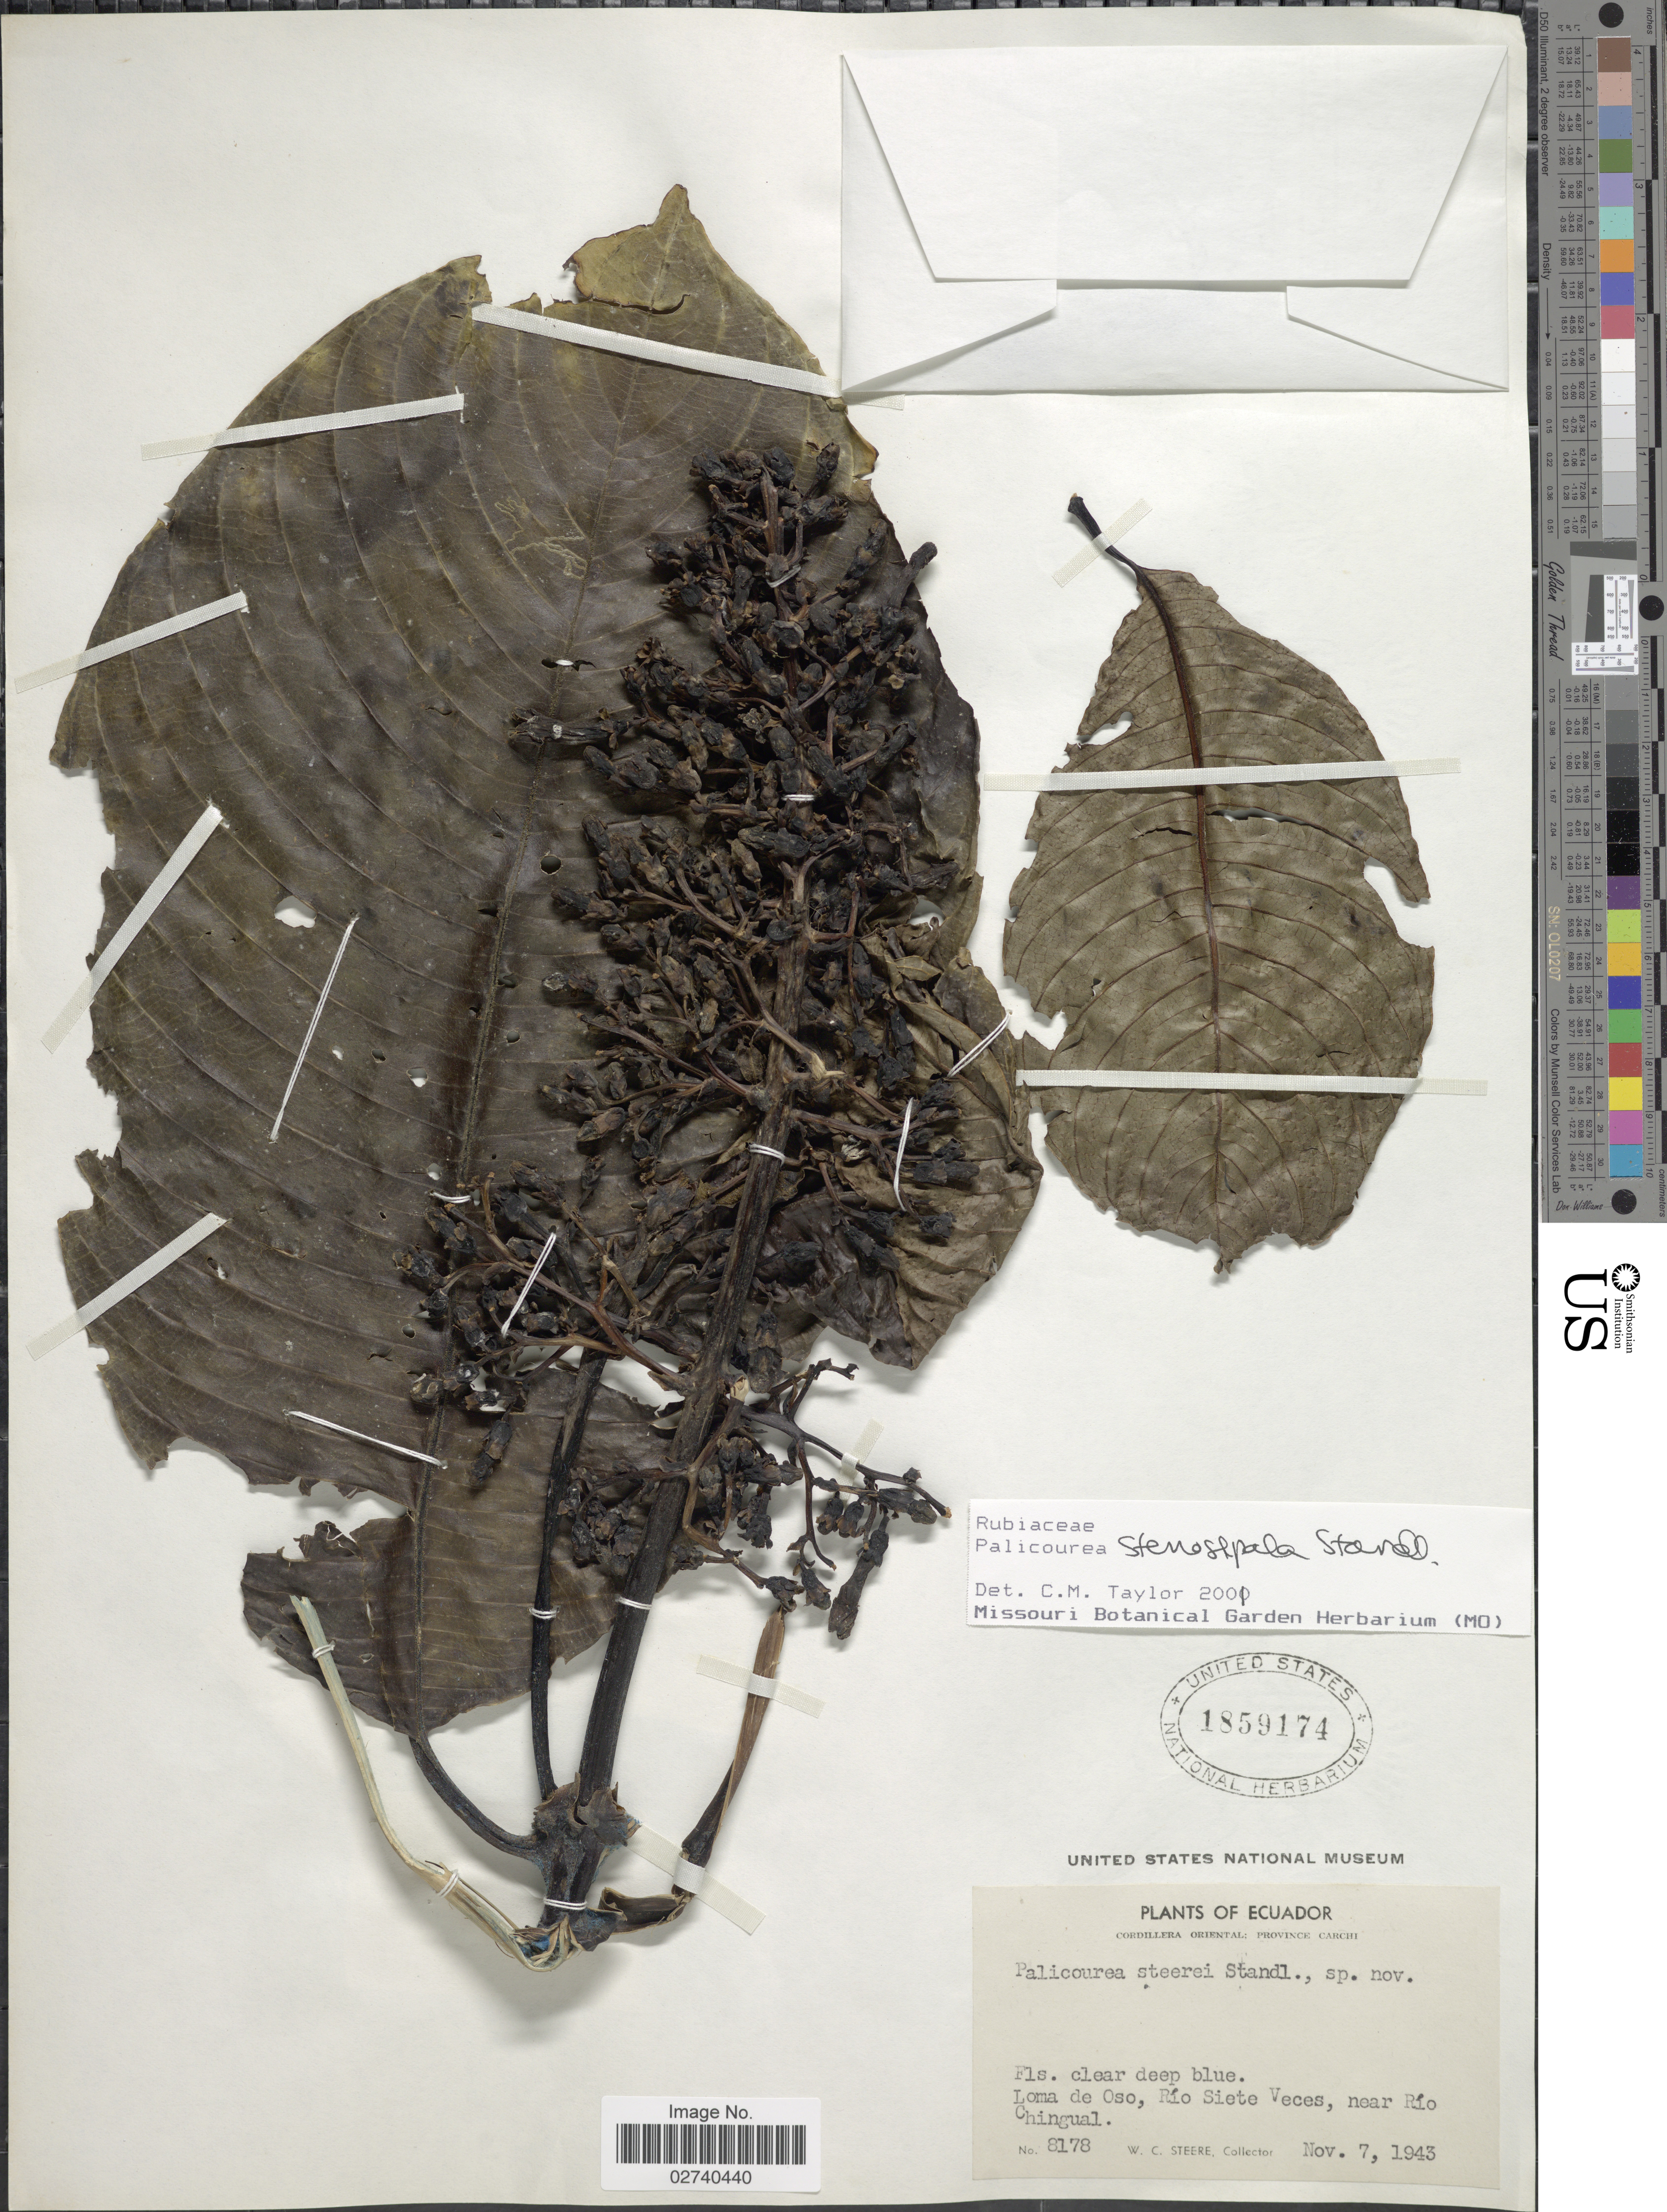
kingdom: Plantae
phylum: Tracheophyta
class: Magnoliopsida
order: Gentianales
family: Rubiaceae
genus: Palicourea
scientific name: Palicourea stenosepala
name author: Standl.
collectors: W. C. Steere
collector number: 8178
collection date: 1943-11-07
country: Ecuador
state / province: Carchi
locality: Cordillera Oriental. Loma de Oso, Río Siete Veces, near Río Chingual.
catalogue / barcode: US 1859174